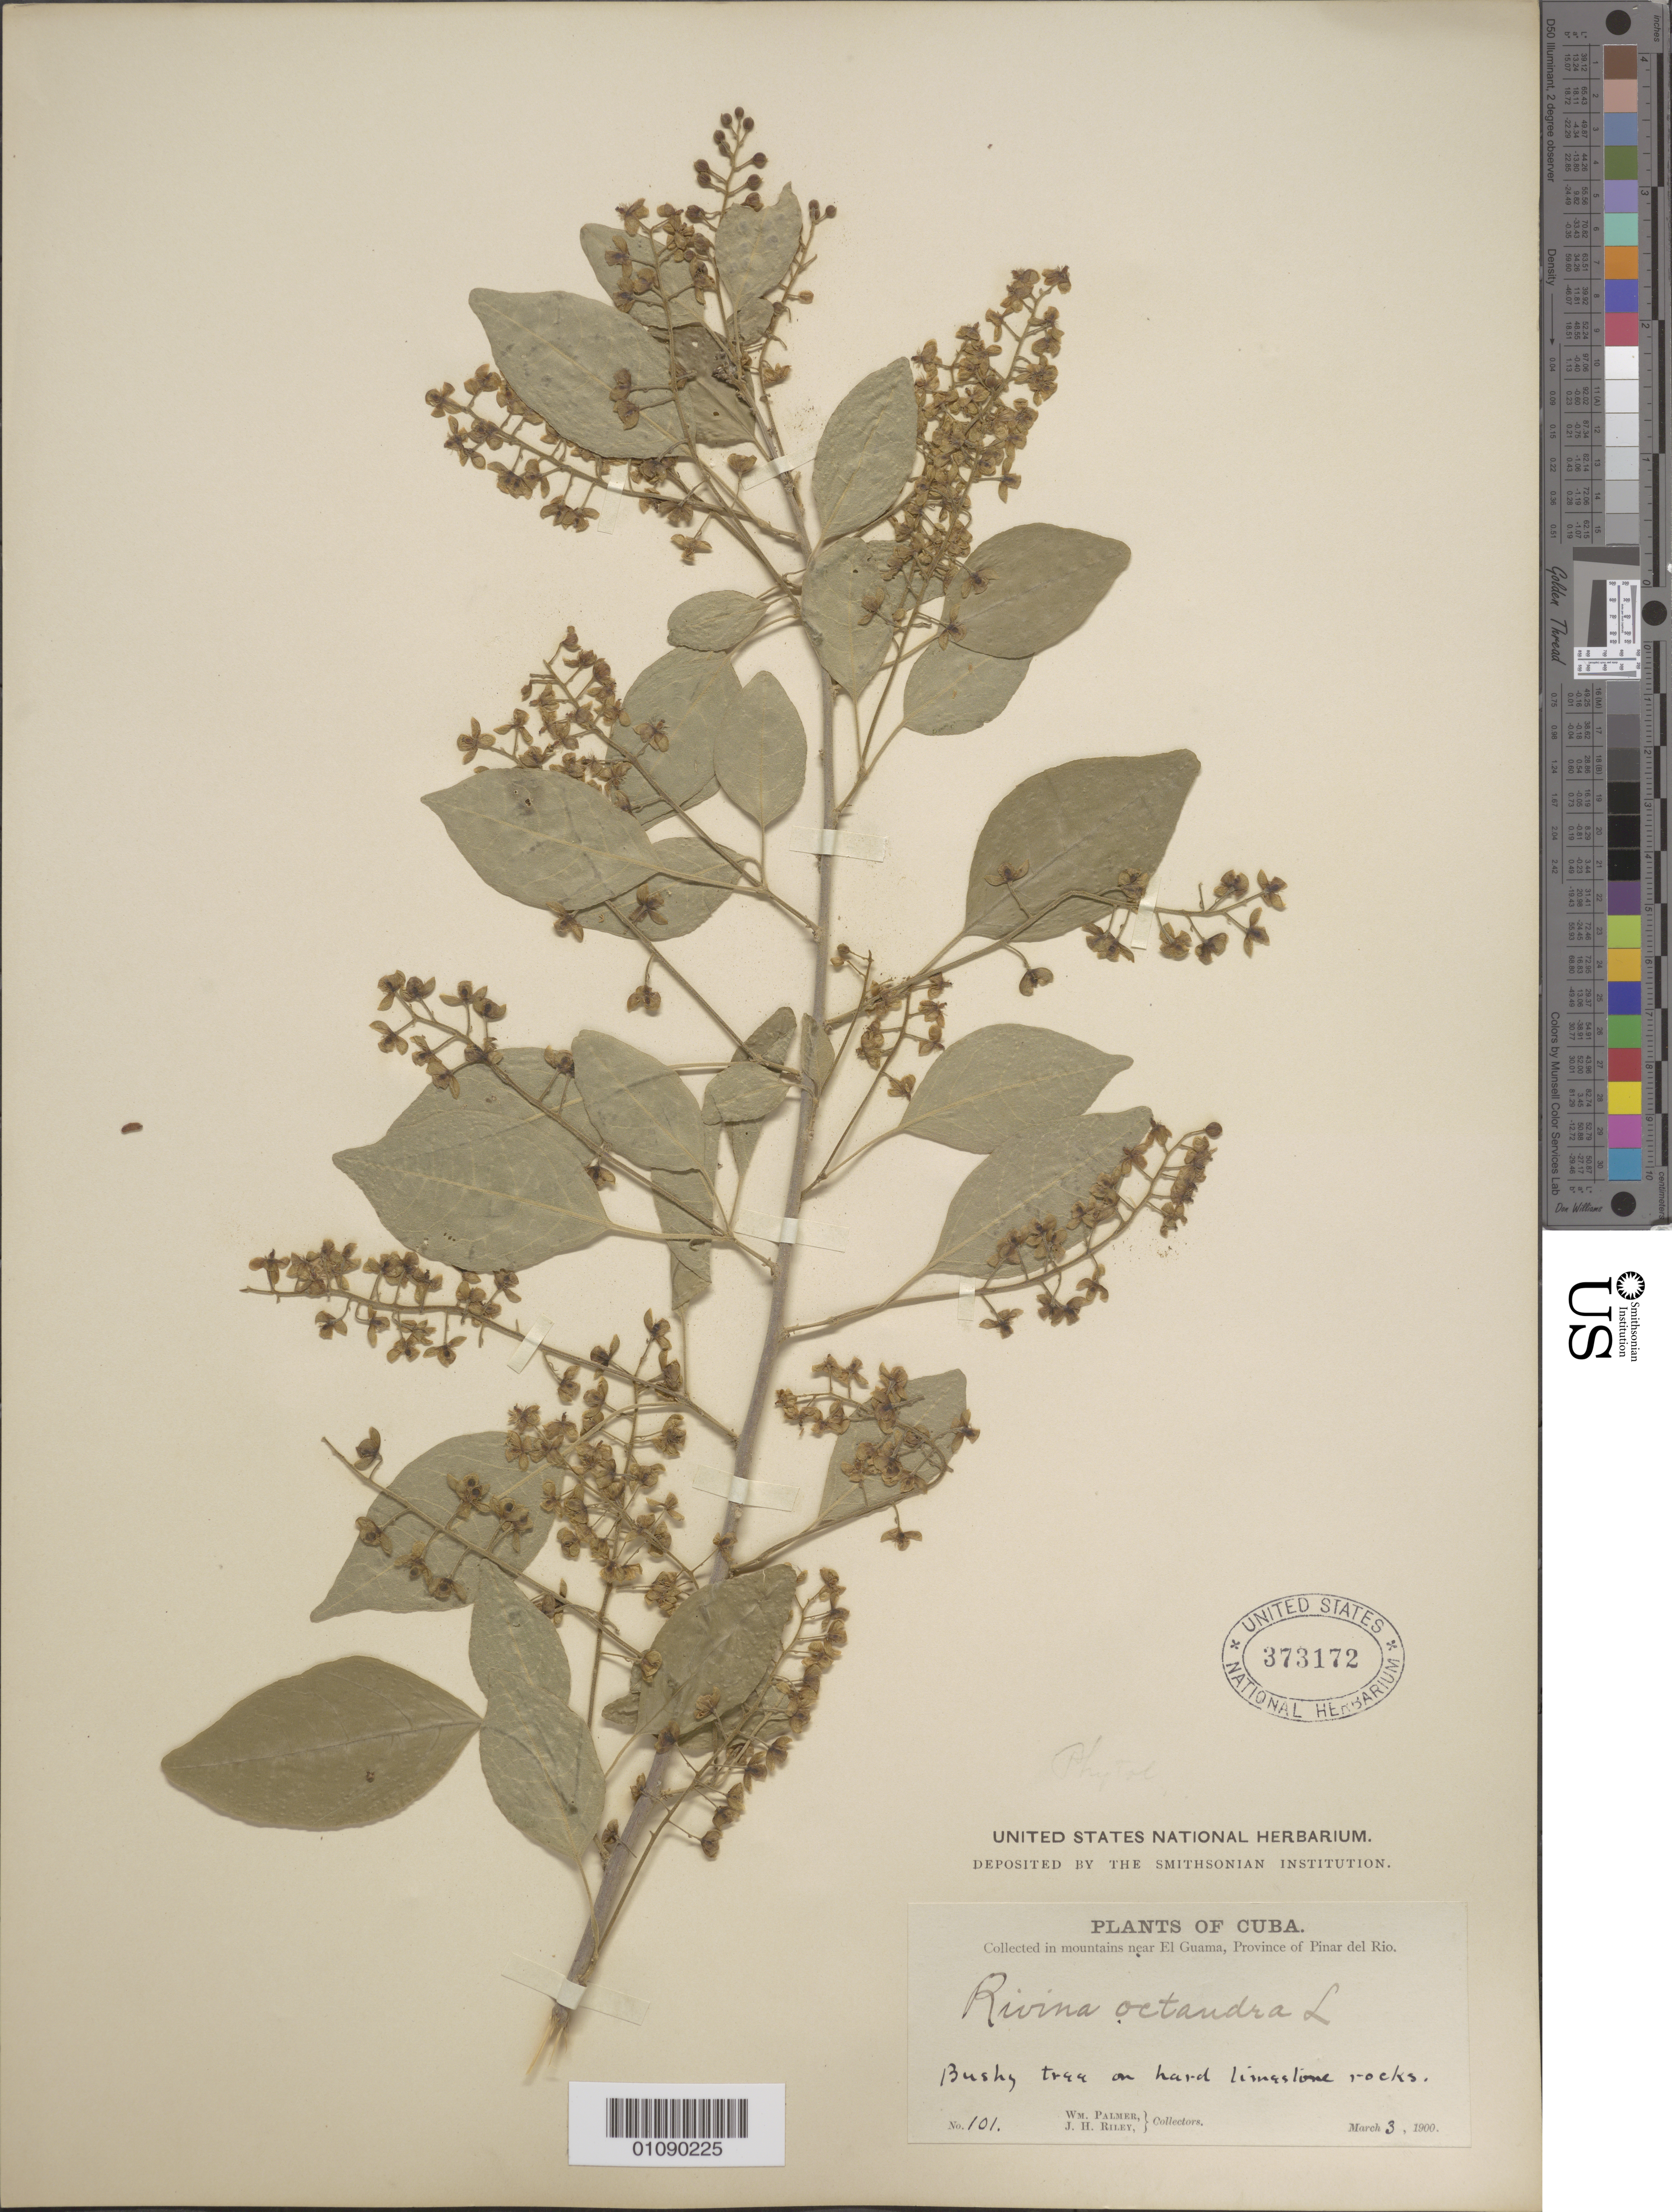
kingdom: Plantae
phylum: Tracheophyta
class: Magnoliopsida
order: Caryophyllales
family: Phytolaccaceae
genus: Trichostigma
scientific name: Trichostigma octandrum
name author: (L.) H. Walter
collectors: W. Palmer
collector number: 101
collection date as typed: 03 Mar 1900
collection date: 1900-03-03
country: Cuba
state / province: Pinar del Rio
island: Cuba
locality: Near El Guama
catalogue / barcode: US 373172